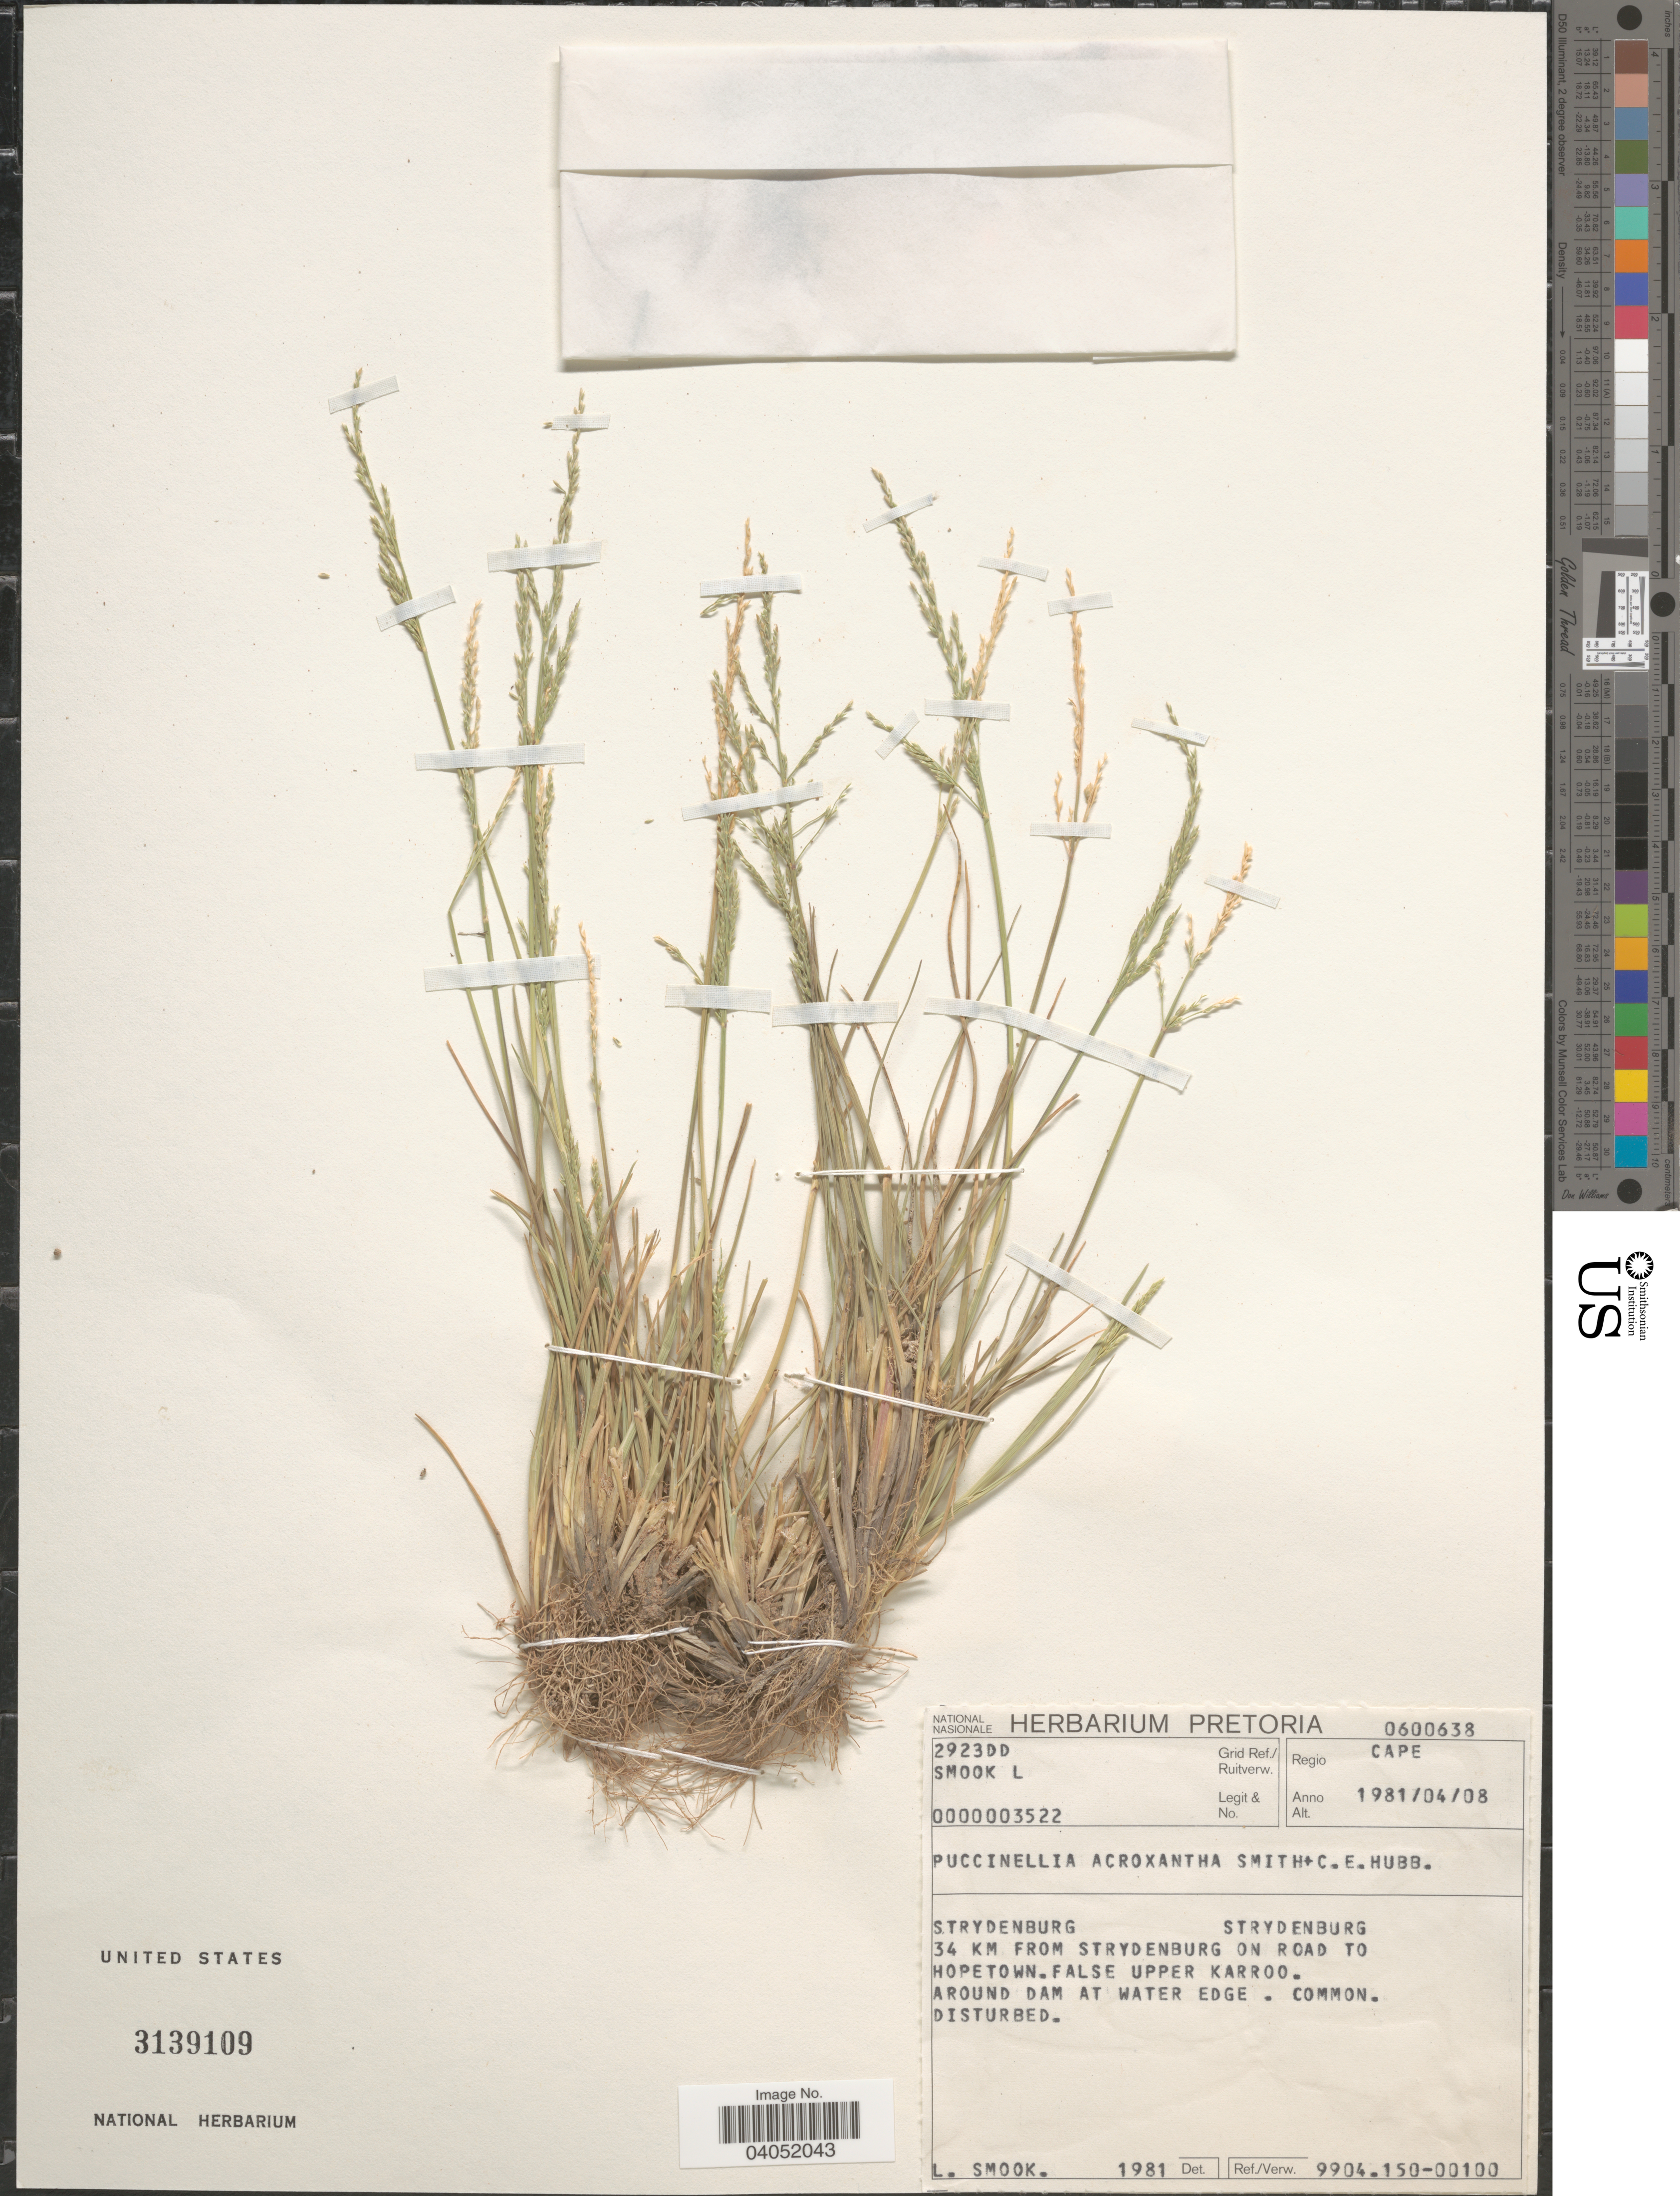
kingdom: Plantae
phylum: Tracheophyta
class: Liliopsida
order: Poales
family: Poaceae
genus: Puccinellia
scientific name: Puccinellia acroxantha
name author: C.A. Sm. & C. E. Hubb.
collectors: L. Smook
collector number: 0000003522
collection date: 1981-04-08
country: South Africa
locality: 2923DD Grid Ref./Ruitverw. Regio Cape. Strydenburg 34 km from Strydenburg on road to Hopetown. False Upper Karroo.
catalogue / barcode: US 3139109